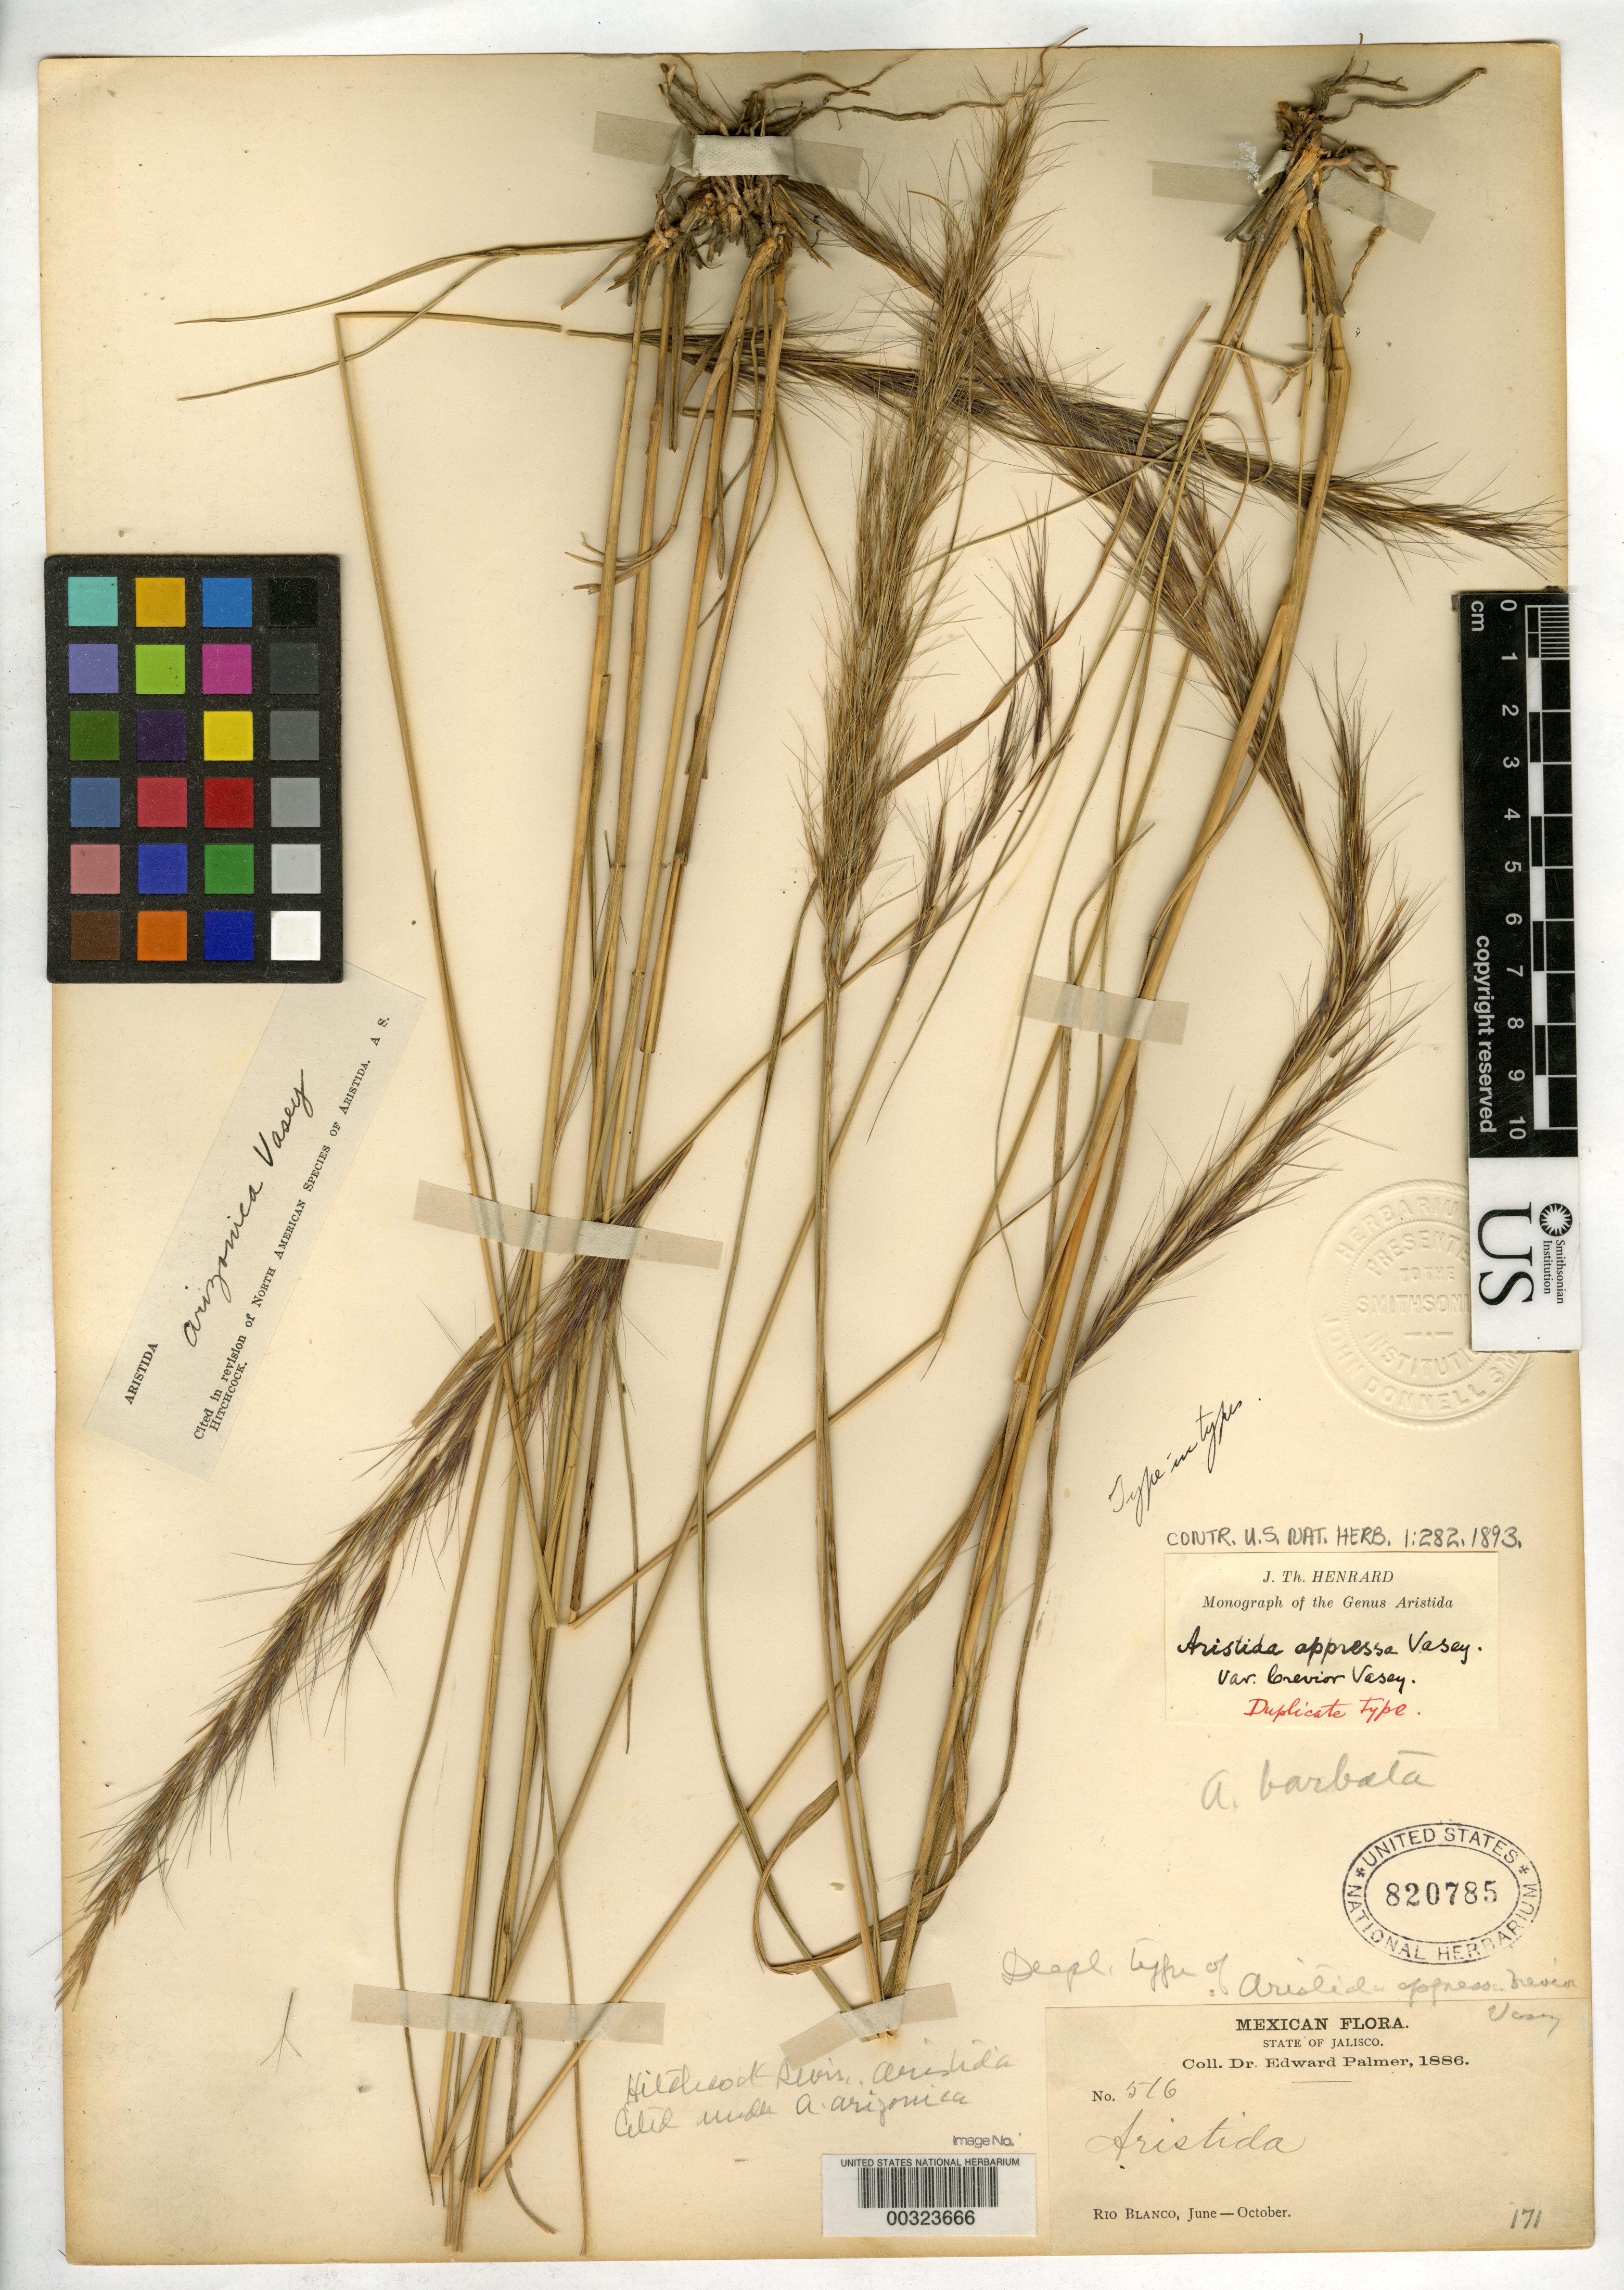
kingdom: Plantae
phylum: Tracheophyta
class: Liliopsida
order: Poales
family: Poaceae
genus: Aristida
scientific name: Aristida appressa var. brevior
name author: Vasey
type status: Isotype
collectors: E. Palmer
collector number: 516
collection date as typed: Jun 1886 to -- Oct 1886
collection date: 1886-06/1886-10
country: Mexico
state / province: Jalisco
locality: Rio Blanco.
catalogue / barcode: US 820785